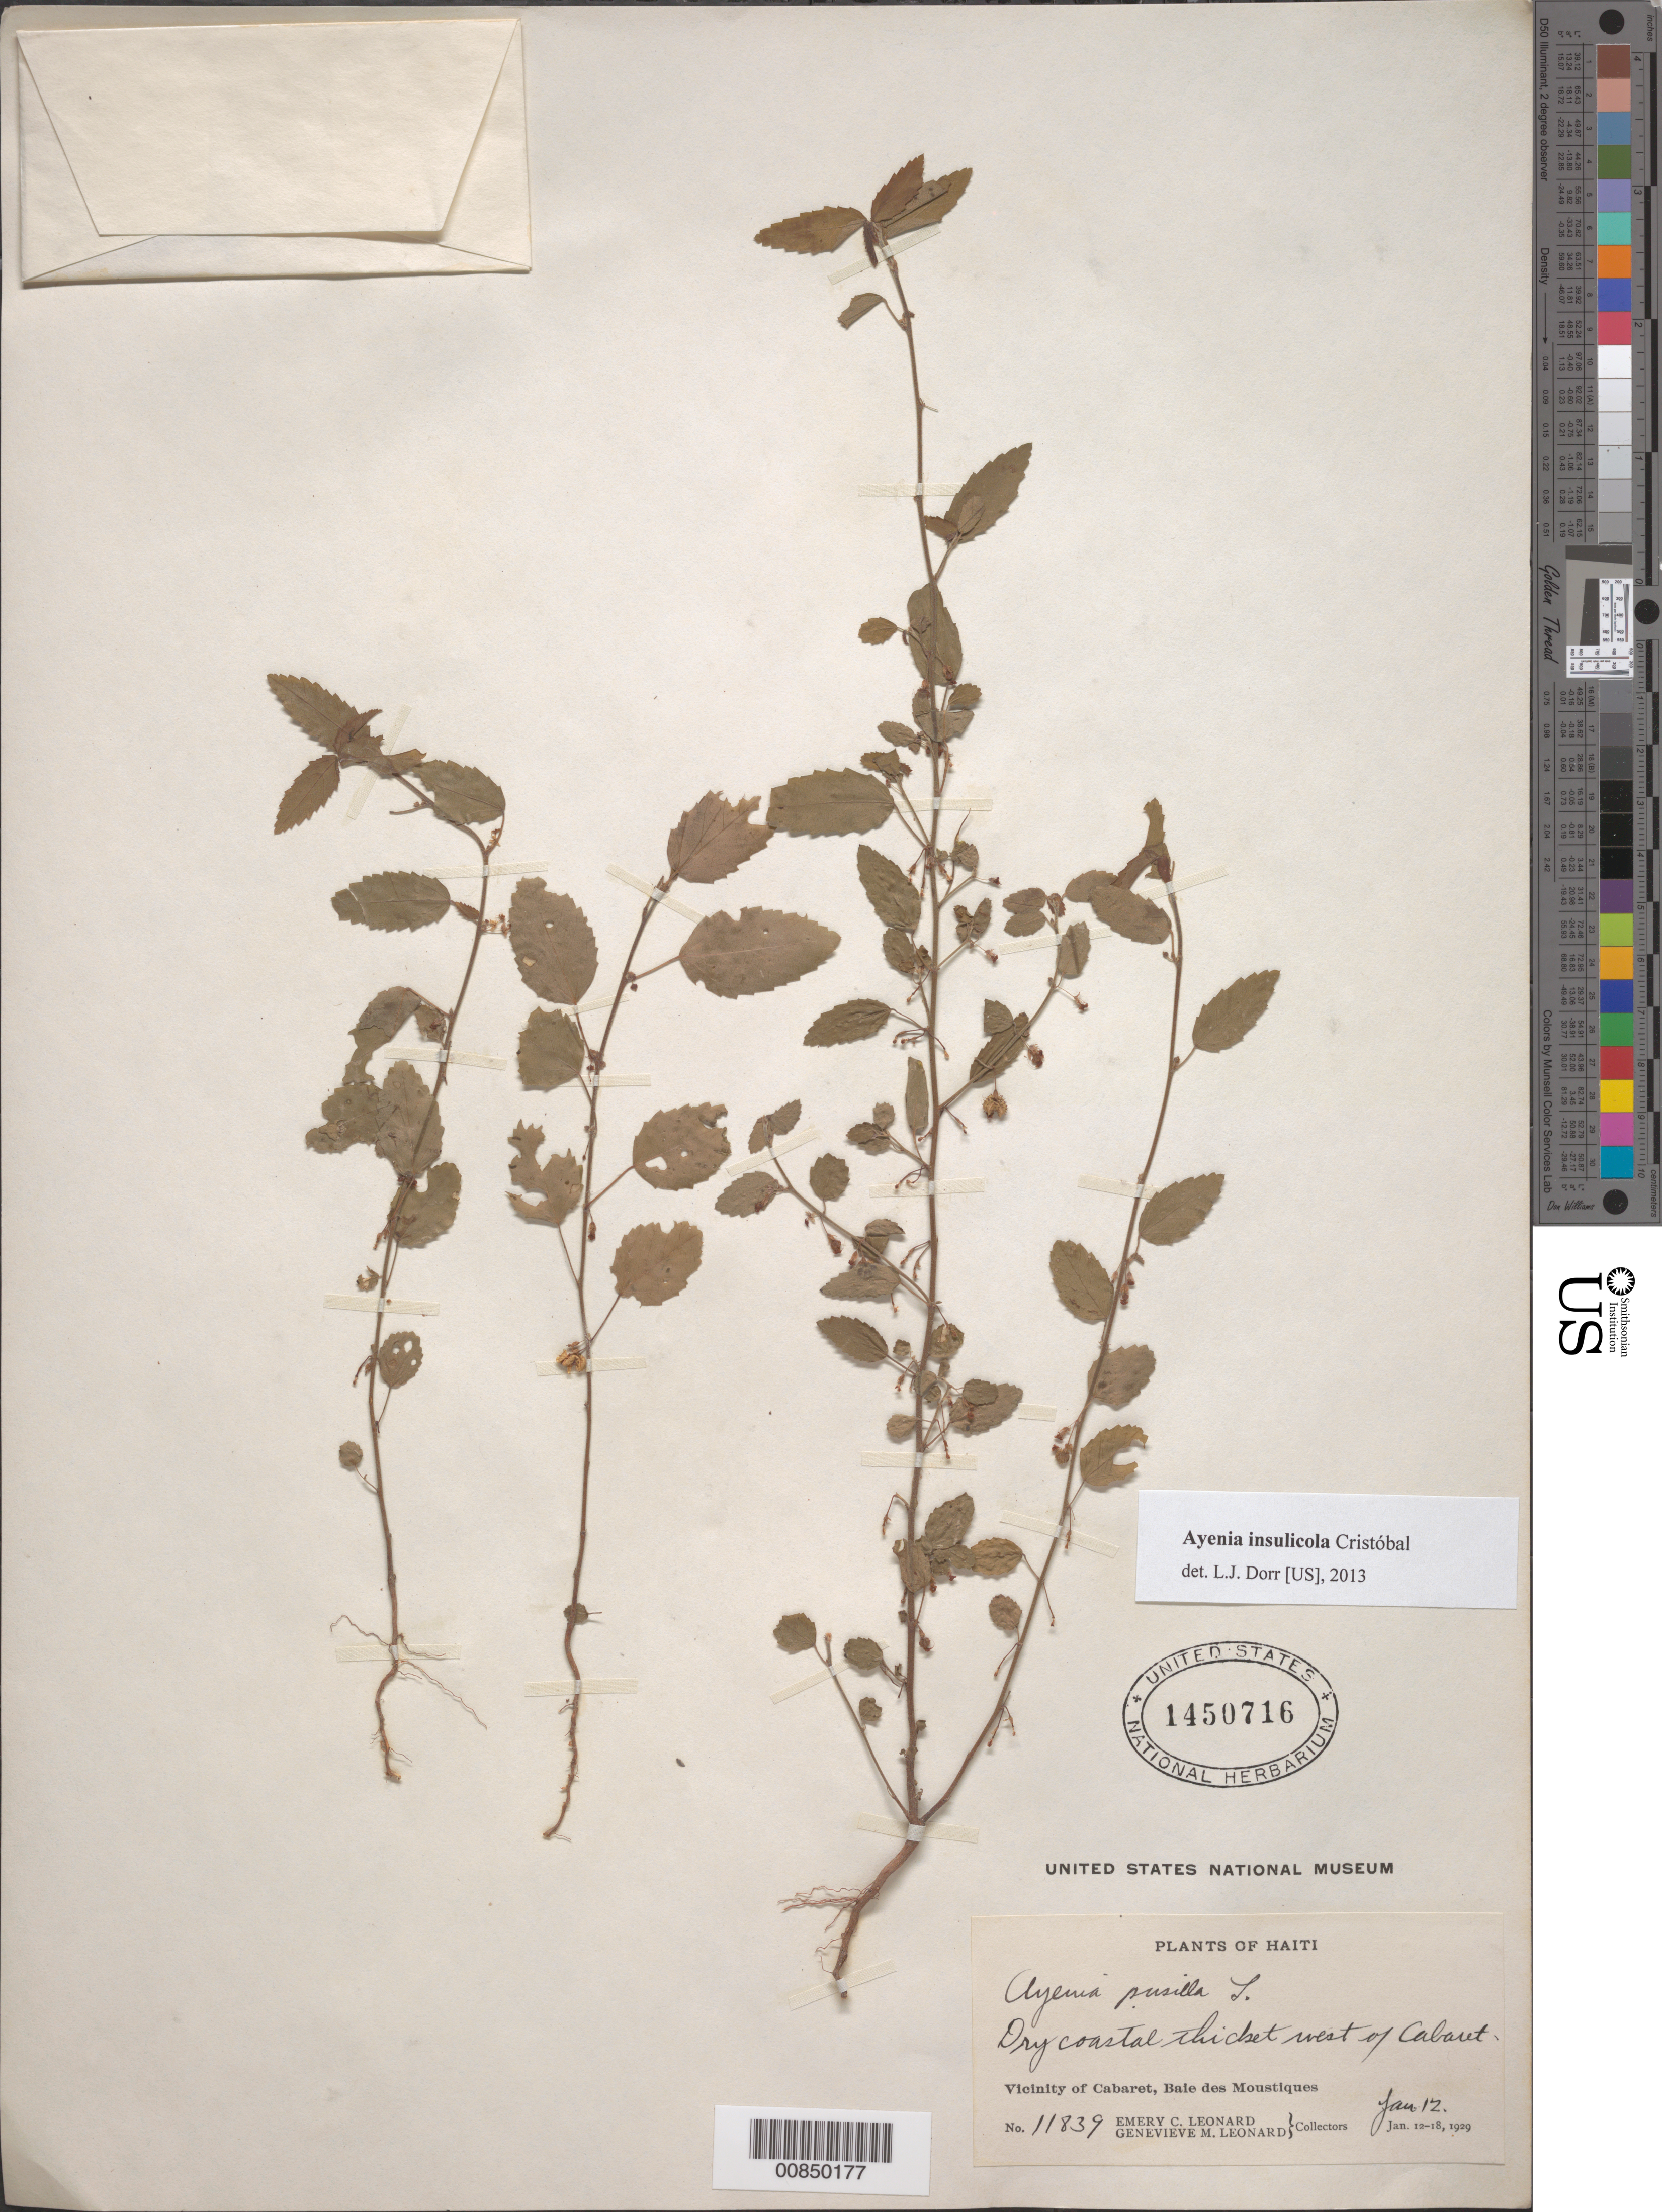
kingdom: Plantae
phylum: Tracheophyta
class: Magnoliopsida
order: Malvales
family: Malvaceae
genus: Ayenia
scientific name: Ayenia insulicola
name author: Cristóbal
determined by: Dorr, L. J., (BOT), Smithsonian Institution - National Museum of Natural History (UNITED STATES)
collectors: E. C. Leonard & G. M. Leonard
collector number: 11839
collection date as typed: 12 Jan 1929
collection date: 1929-01-12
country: Haiti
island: Hispaniola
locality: Vicinity of Cabaret, Baie des Moustiques, W of town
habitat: Dry coastal thicket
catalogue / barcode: US 1450716